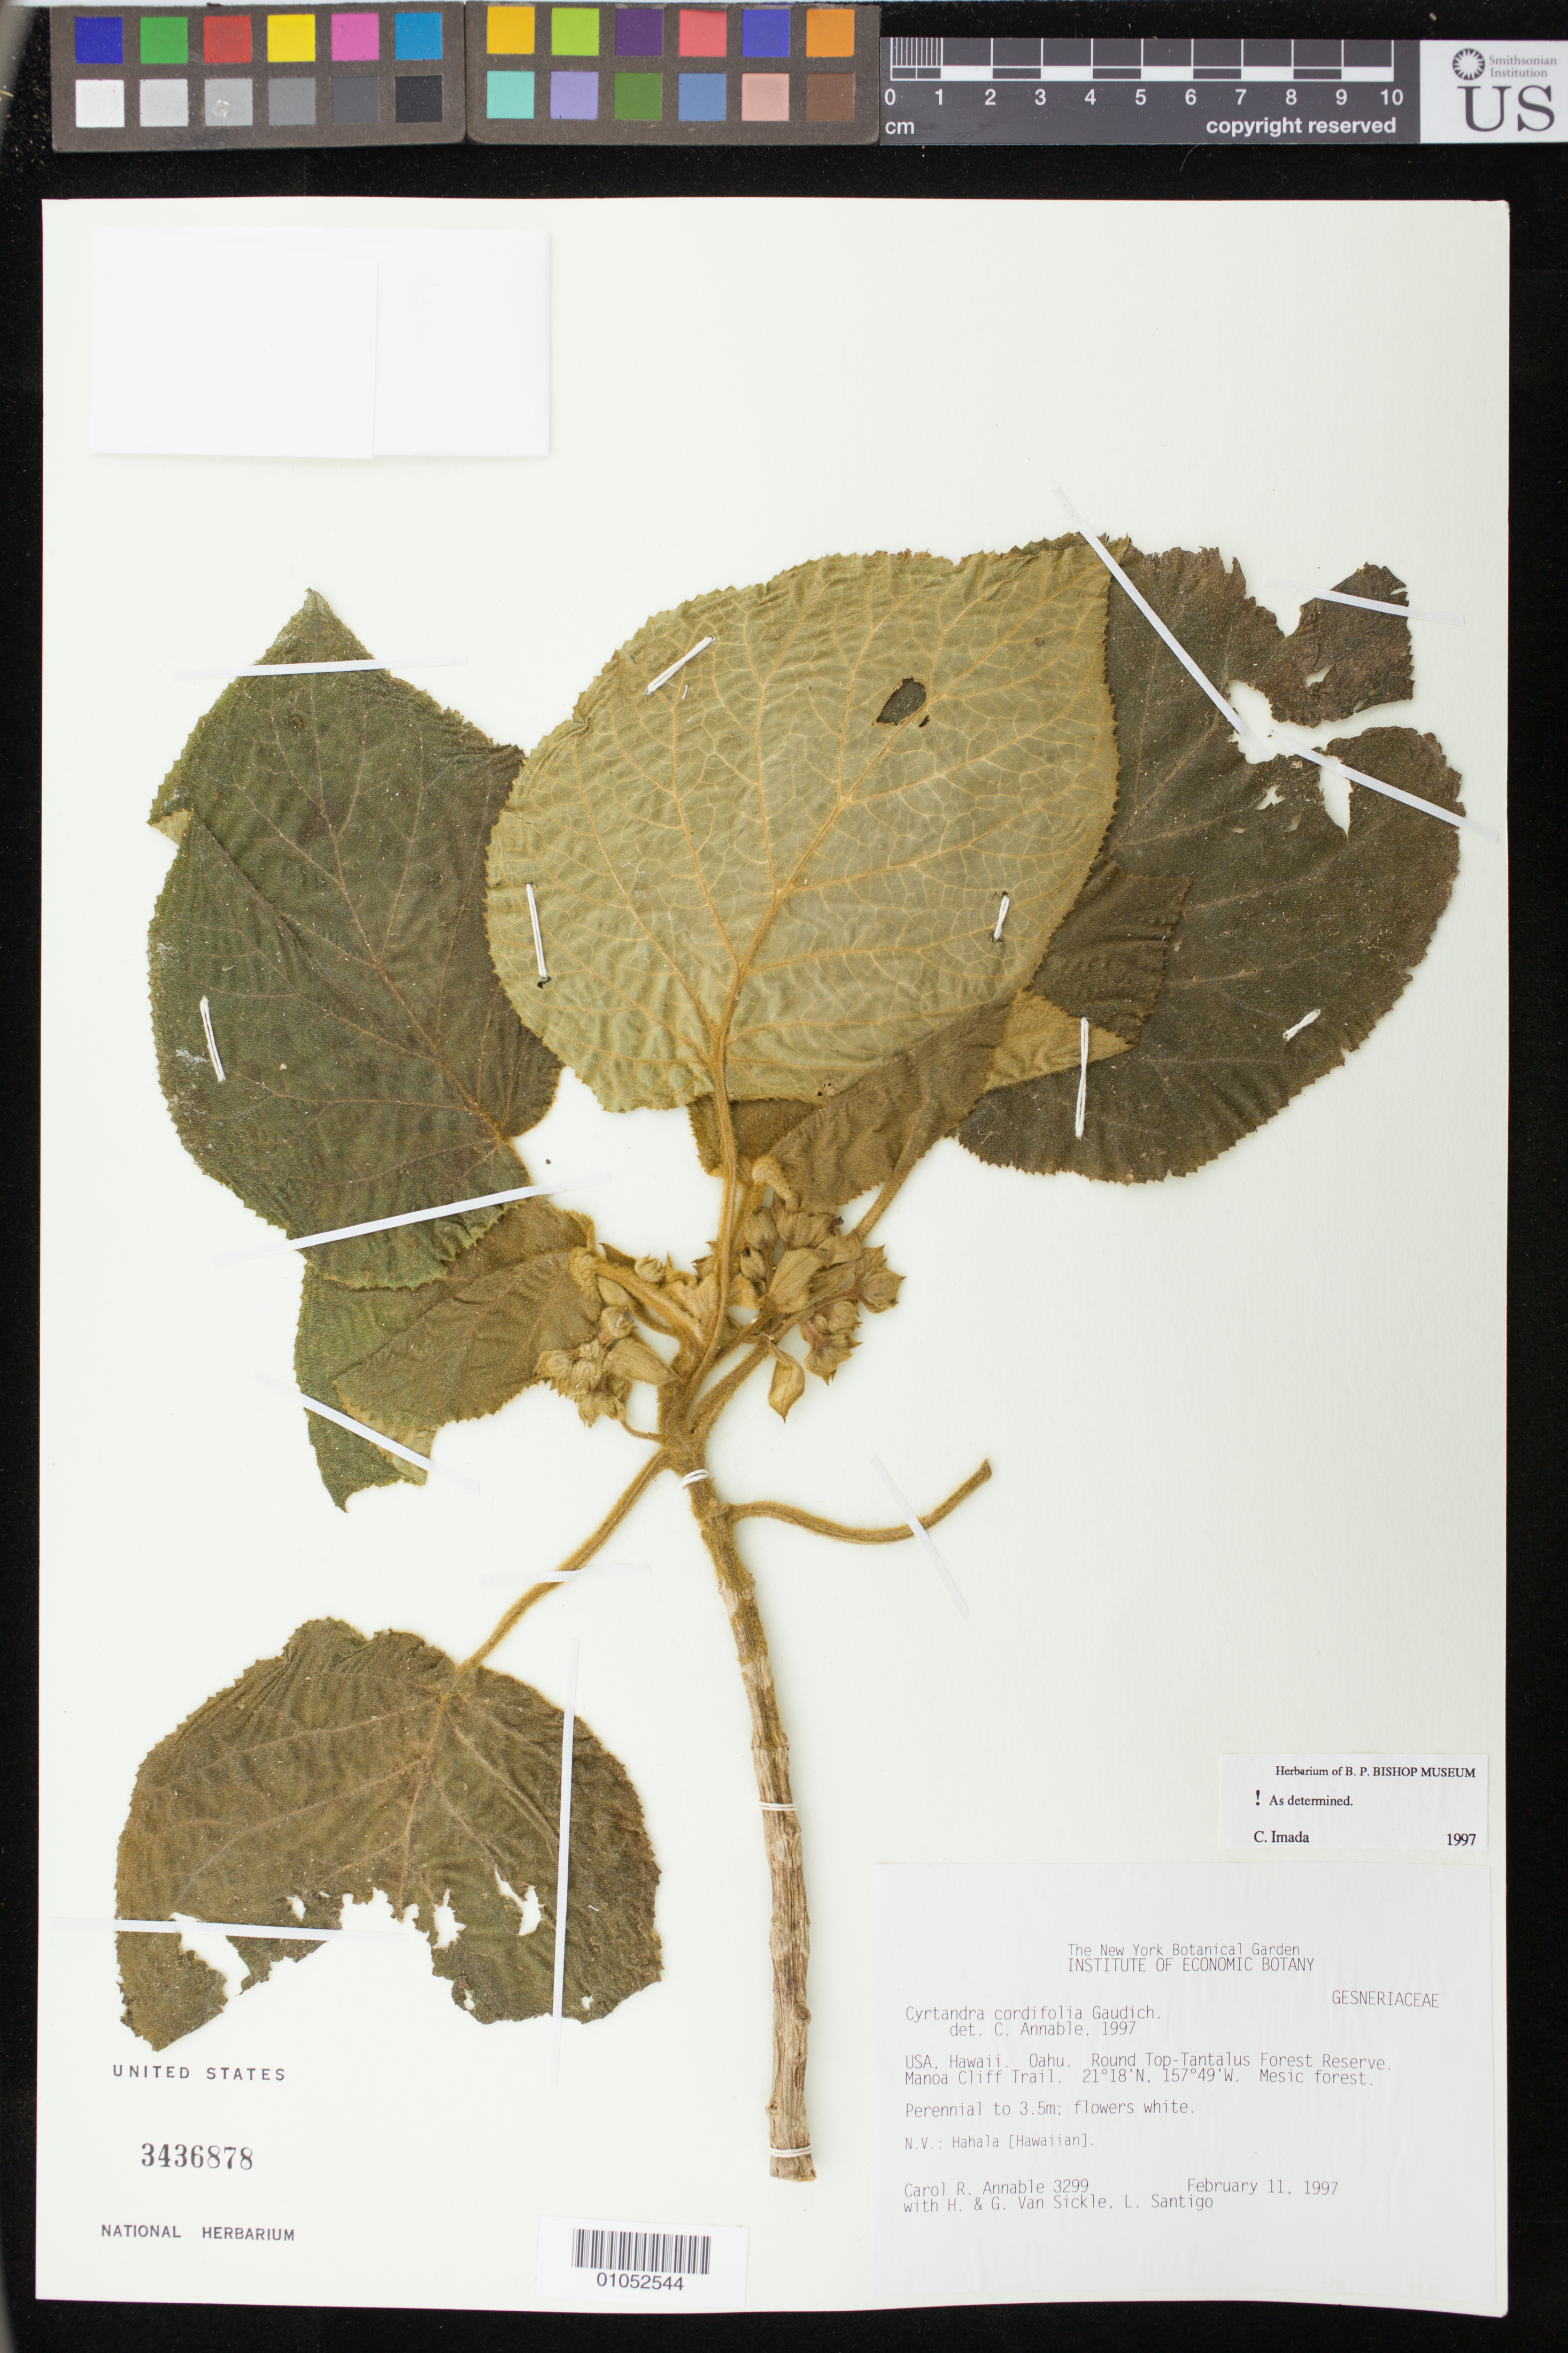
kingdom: Plantae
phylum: Tracheophyta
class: Magnoliopsida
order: Lamiales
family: Gesneriaceae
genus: Cyrtandra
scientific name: Cyrtandra cordifolia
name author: Gaudich.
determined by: Annable, C.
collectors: C. R. Annable, H. Van Sickle, G. A. Van Sickle & L. Santigo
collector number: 3299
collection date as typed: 11 Feb 1997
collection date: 1997-02-11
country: United States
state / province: Hawaii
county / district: Honolulu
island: Oahu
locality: Round Top-Tantalus Forest Reserve. Manoa Cliff Trail.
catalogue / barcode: US 3436878